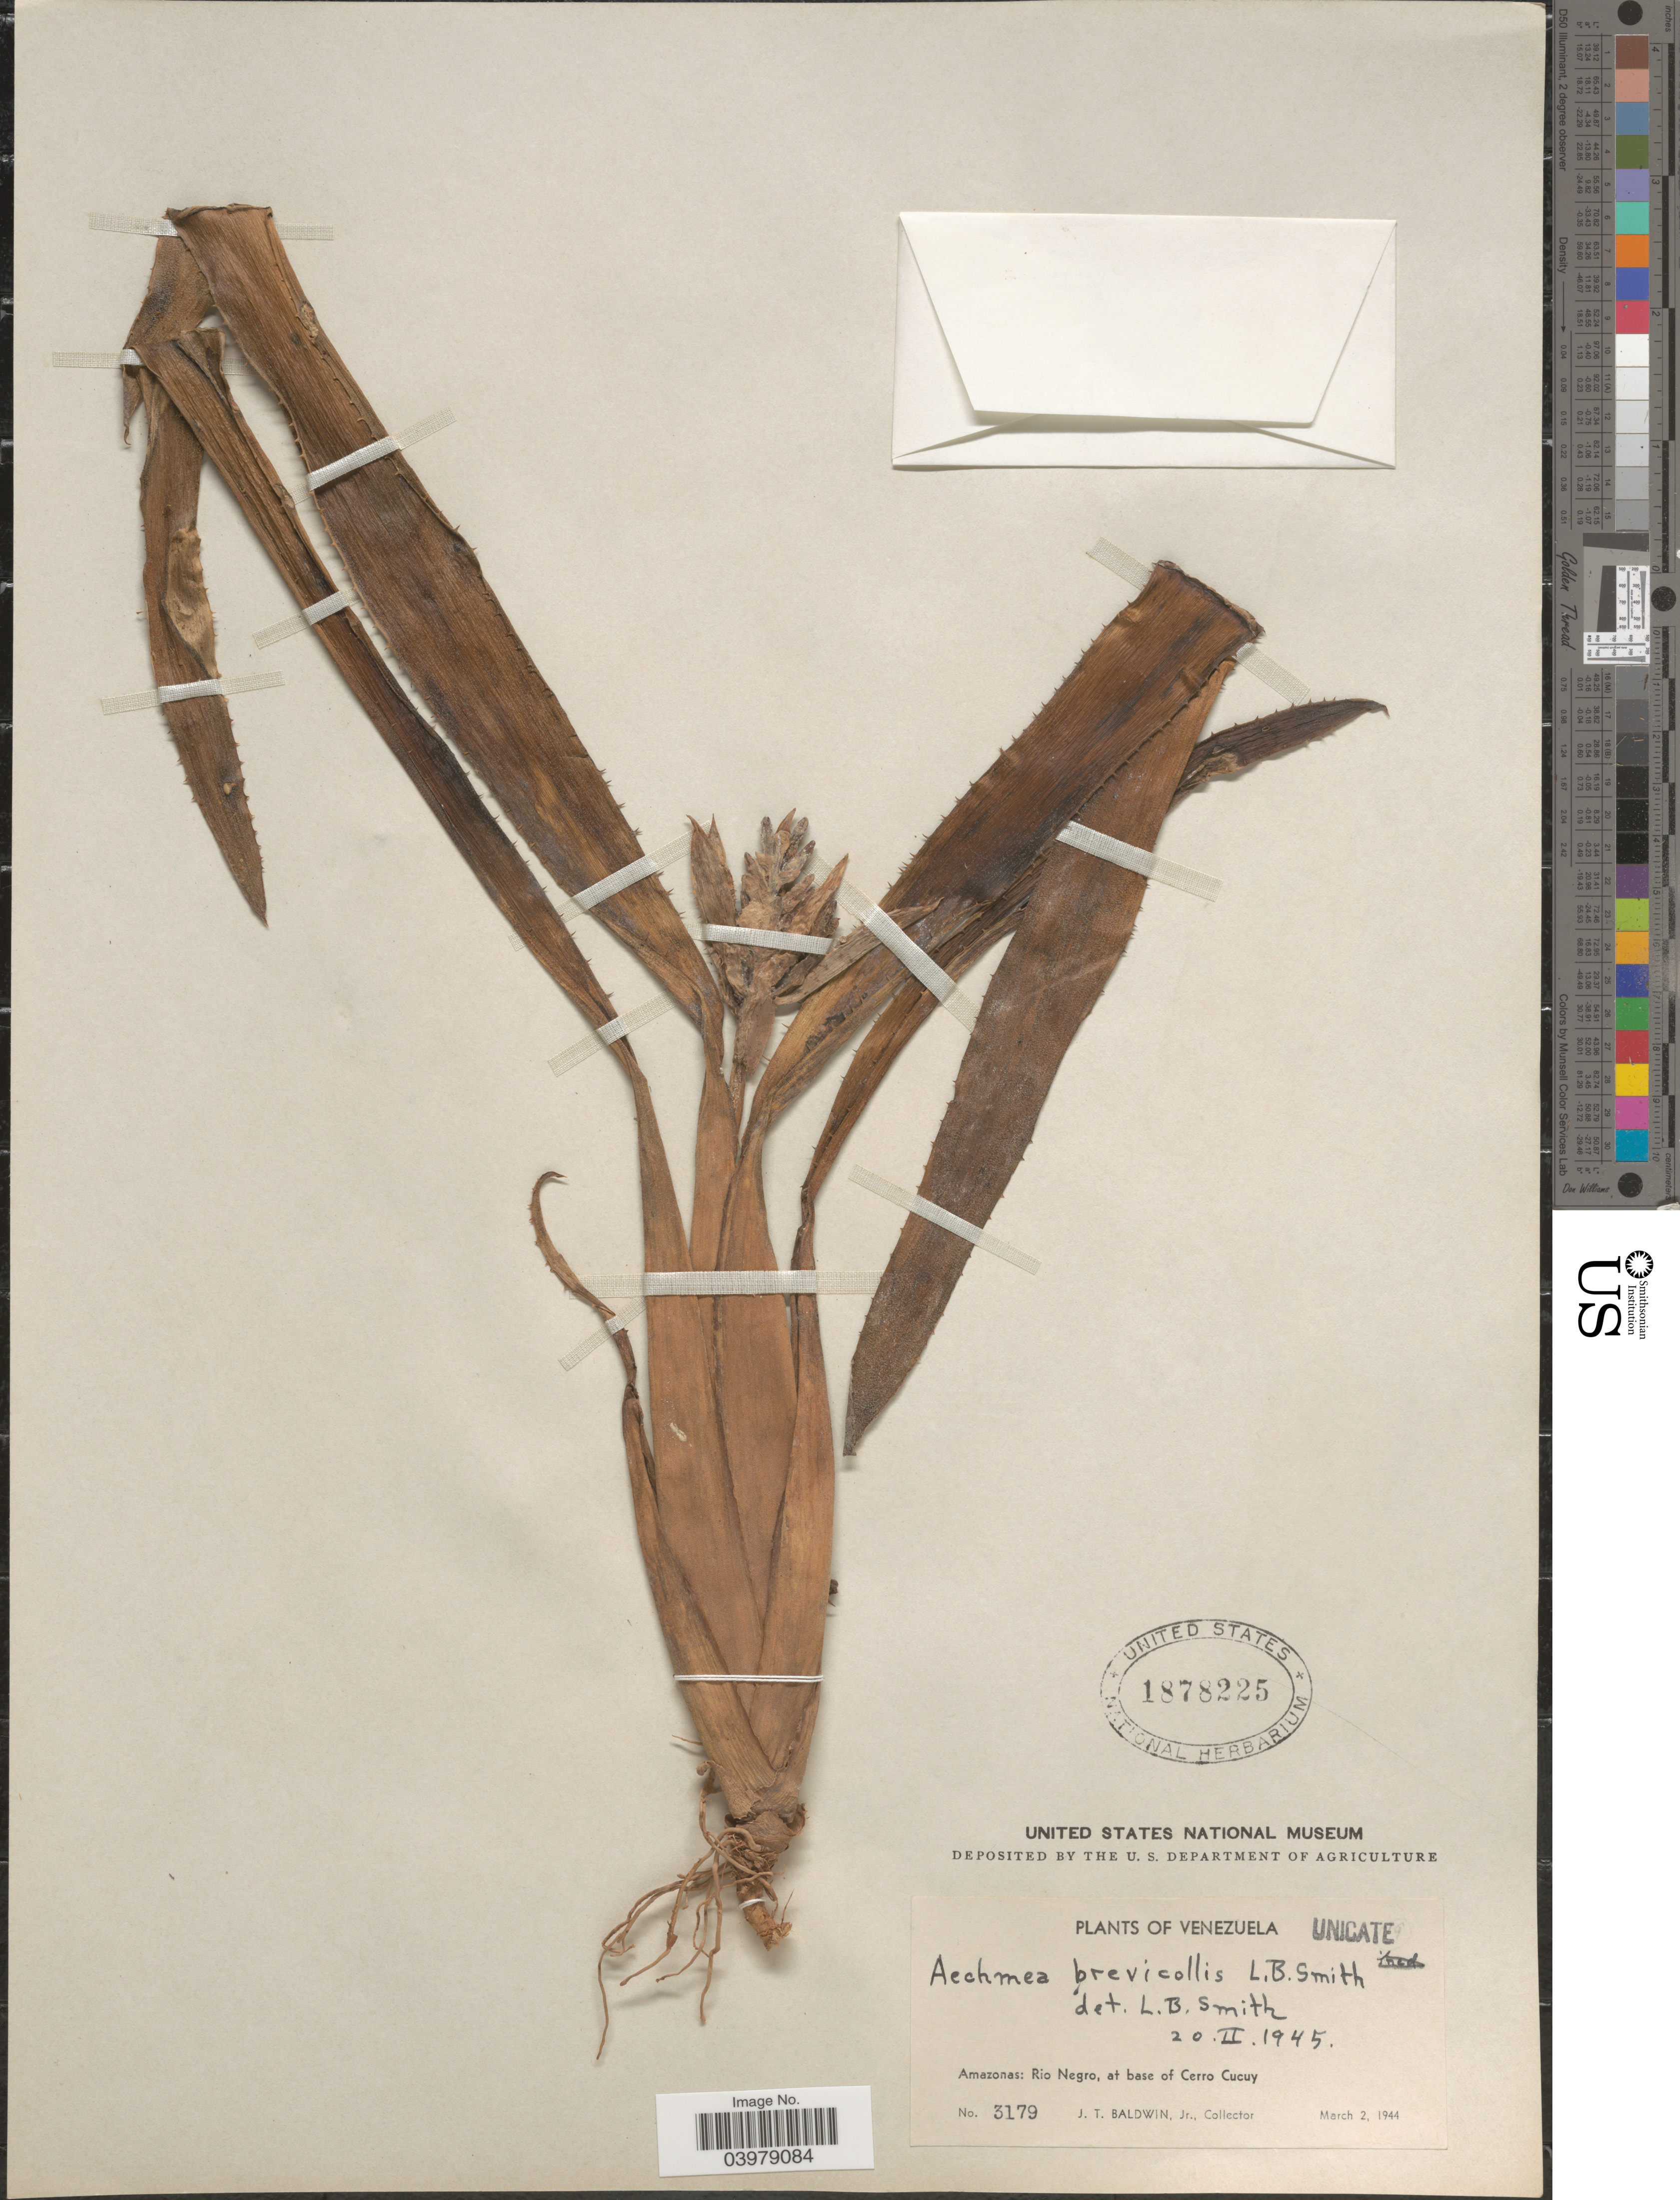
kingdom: Plantae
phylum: Tracheophyta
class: Liliopsida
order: Poales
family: Bromeliaceae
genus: Aechmea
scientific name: Aechmea brevicollis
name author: L.B. Sm.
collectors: J. T. Baldwin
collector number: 3179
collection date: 1944-03-02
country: Venezuela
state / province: Amazonas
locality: Rio Negro, at base of Cerro Cucuy.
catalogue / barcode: US 1878225